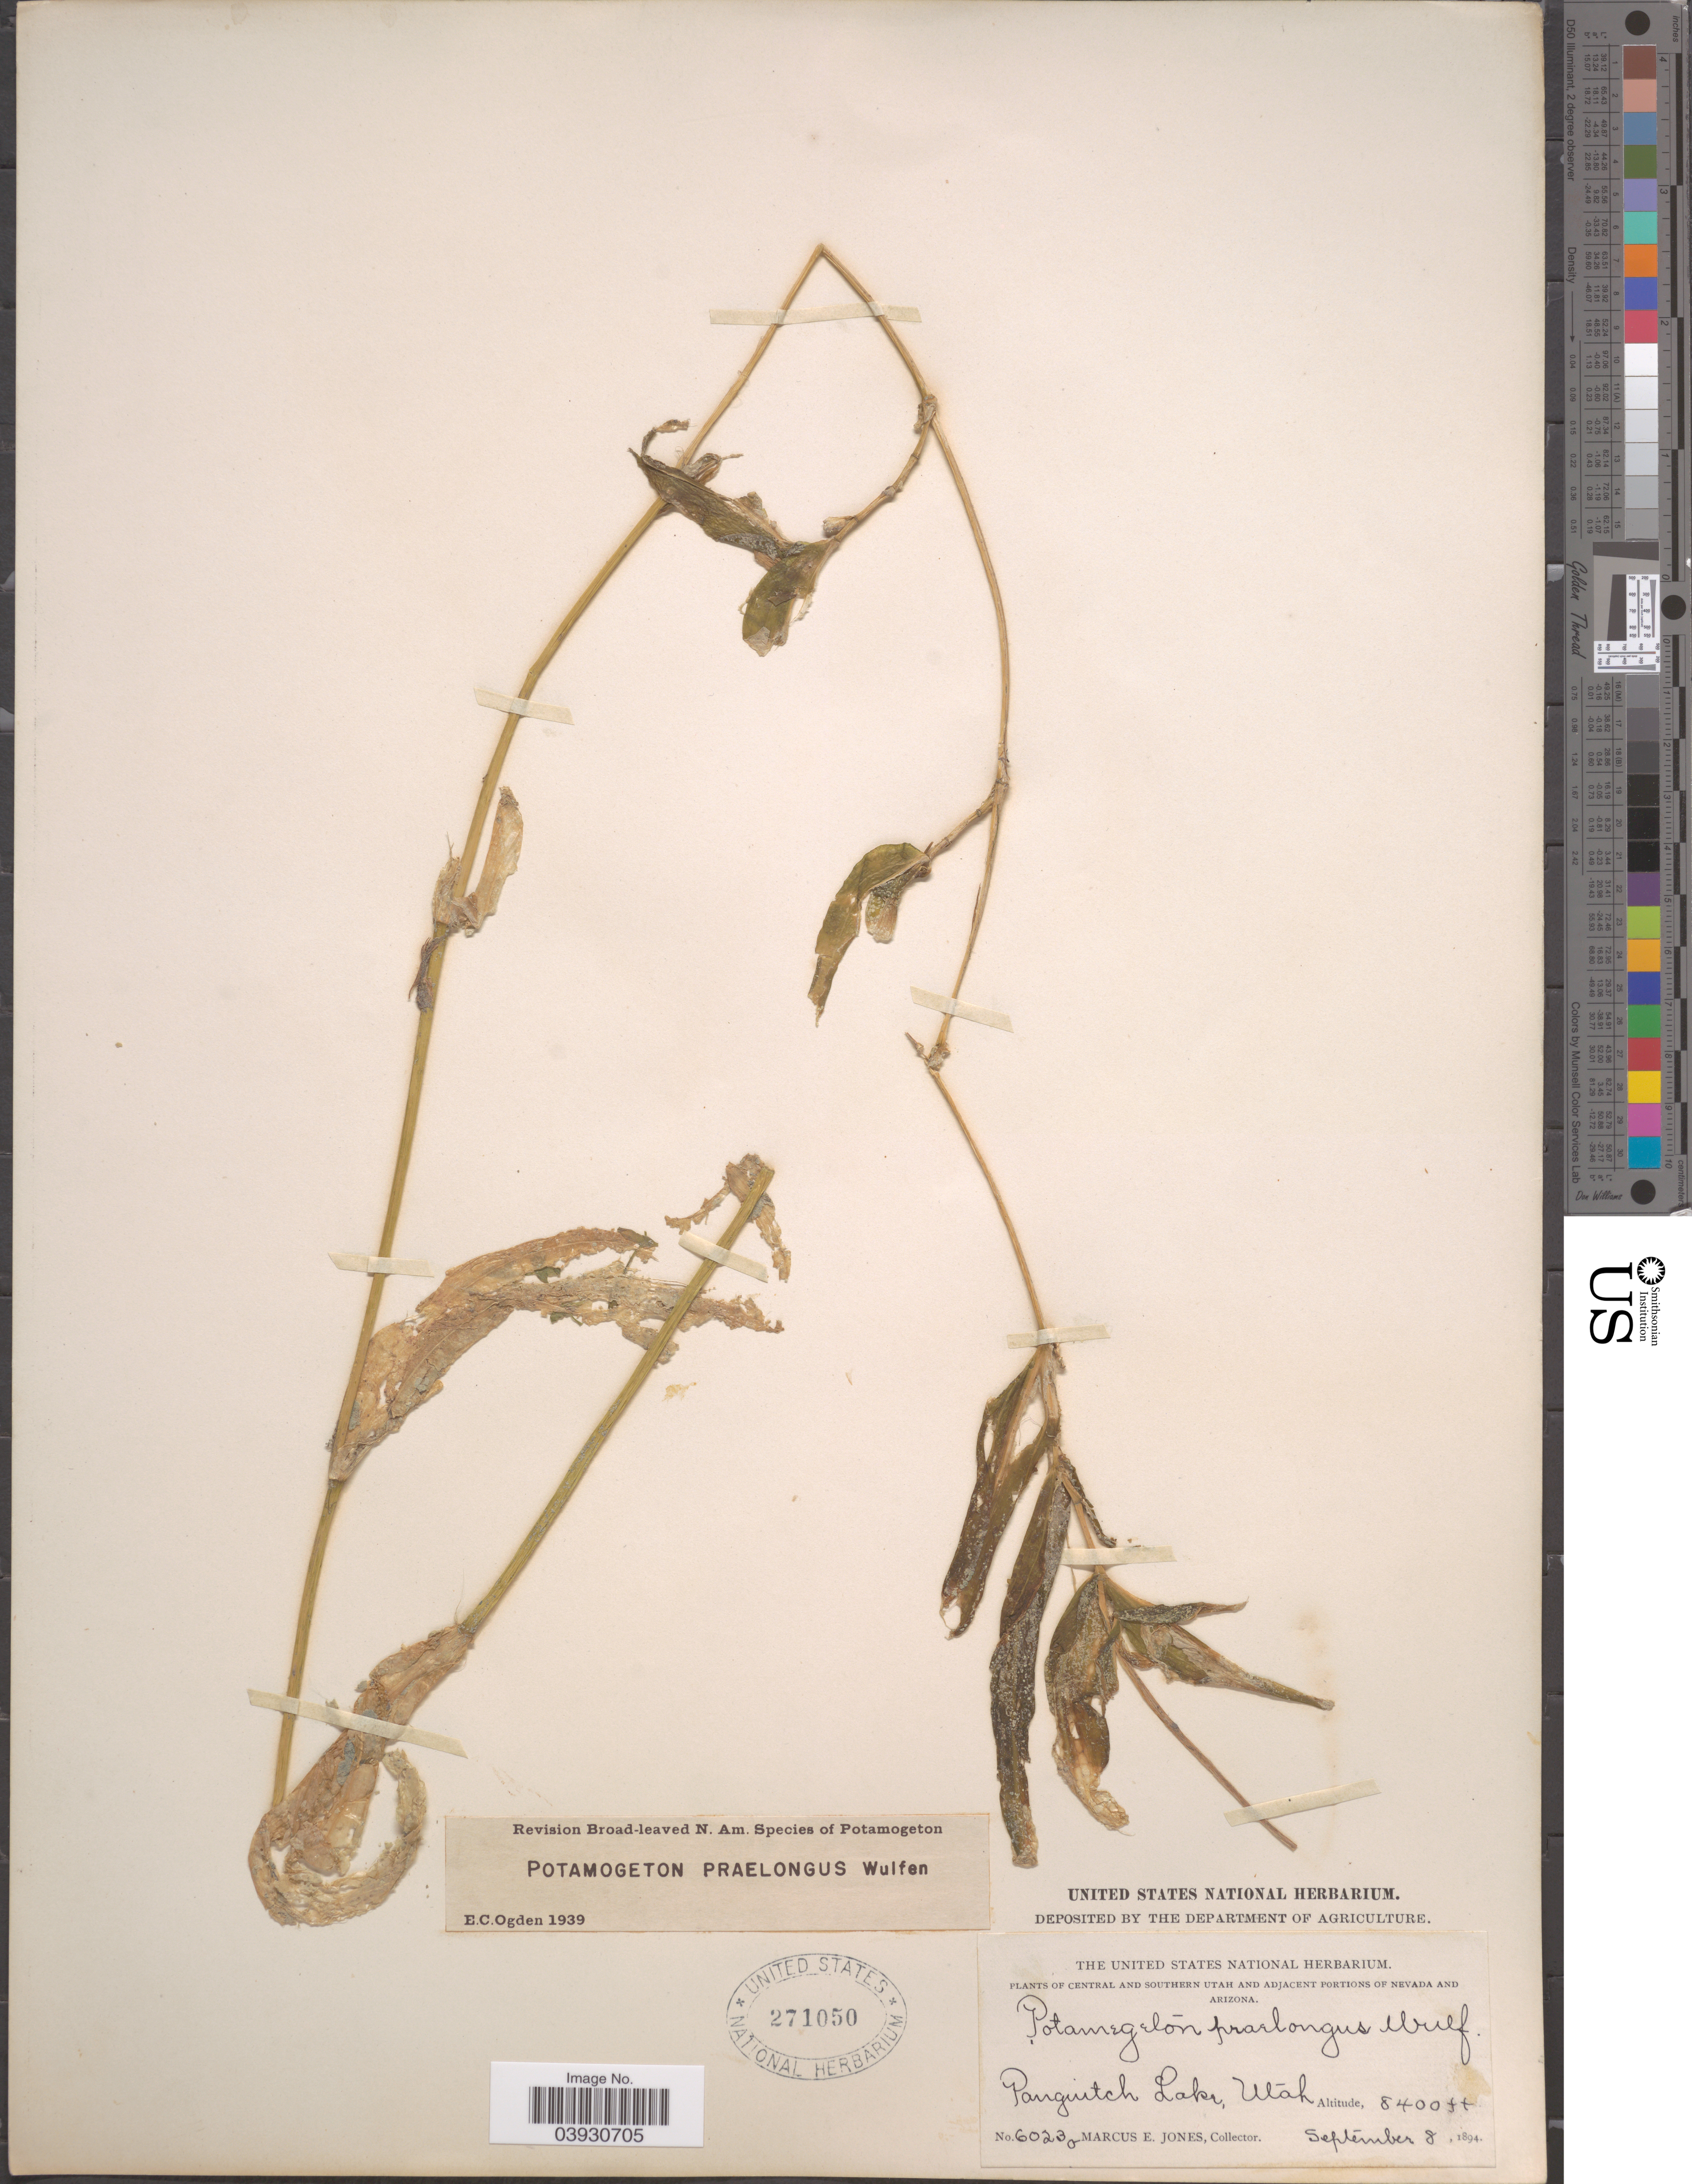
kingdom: Plantae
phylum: Tracheophyta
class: Liliopsida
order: Alismatales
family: Potamogetonaceae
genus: Potamogeton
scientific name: Potamogeton praelongus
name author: Wulfen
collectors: M. E. Jones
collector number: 6023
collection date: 1894-09-08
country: United States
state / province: Utah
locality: Central and Southern Utah. Panguitch Lake.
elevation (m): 2560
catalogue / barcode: US 271050